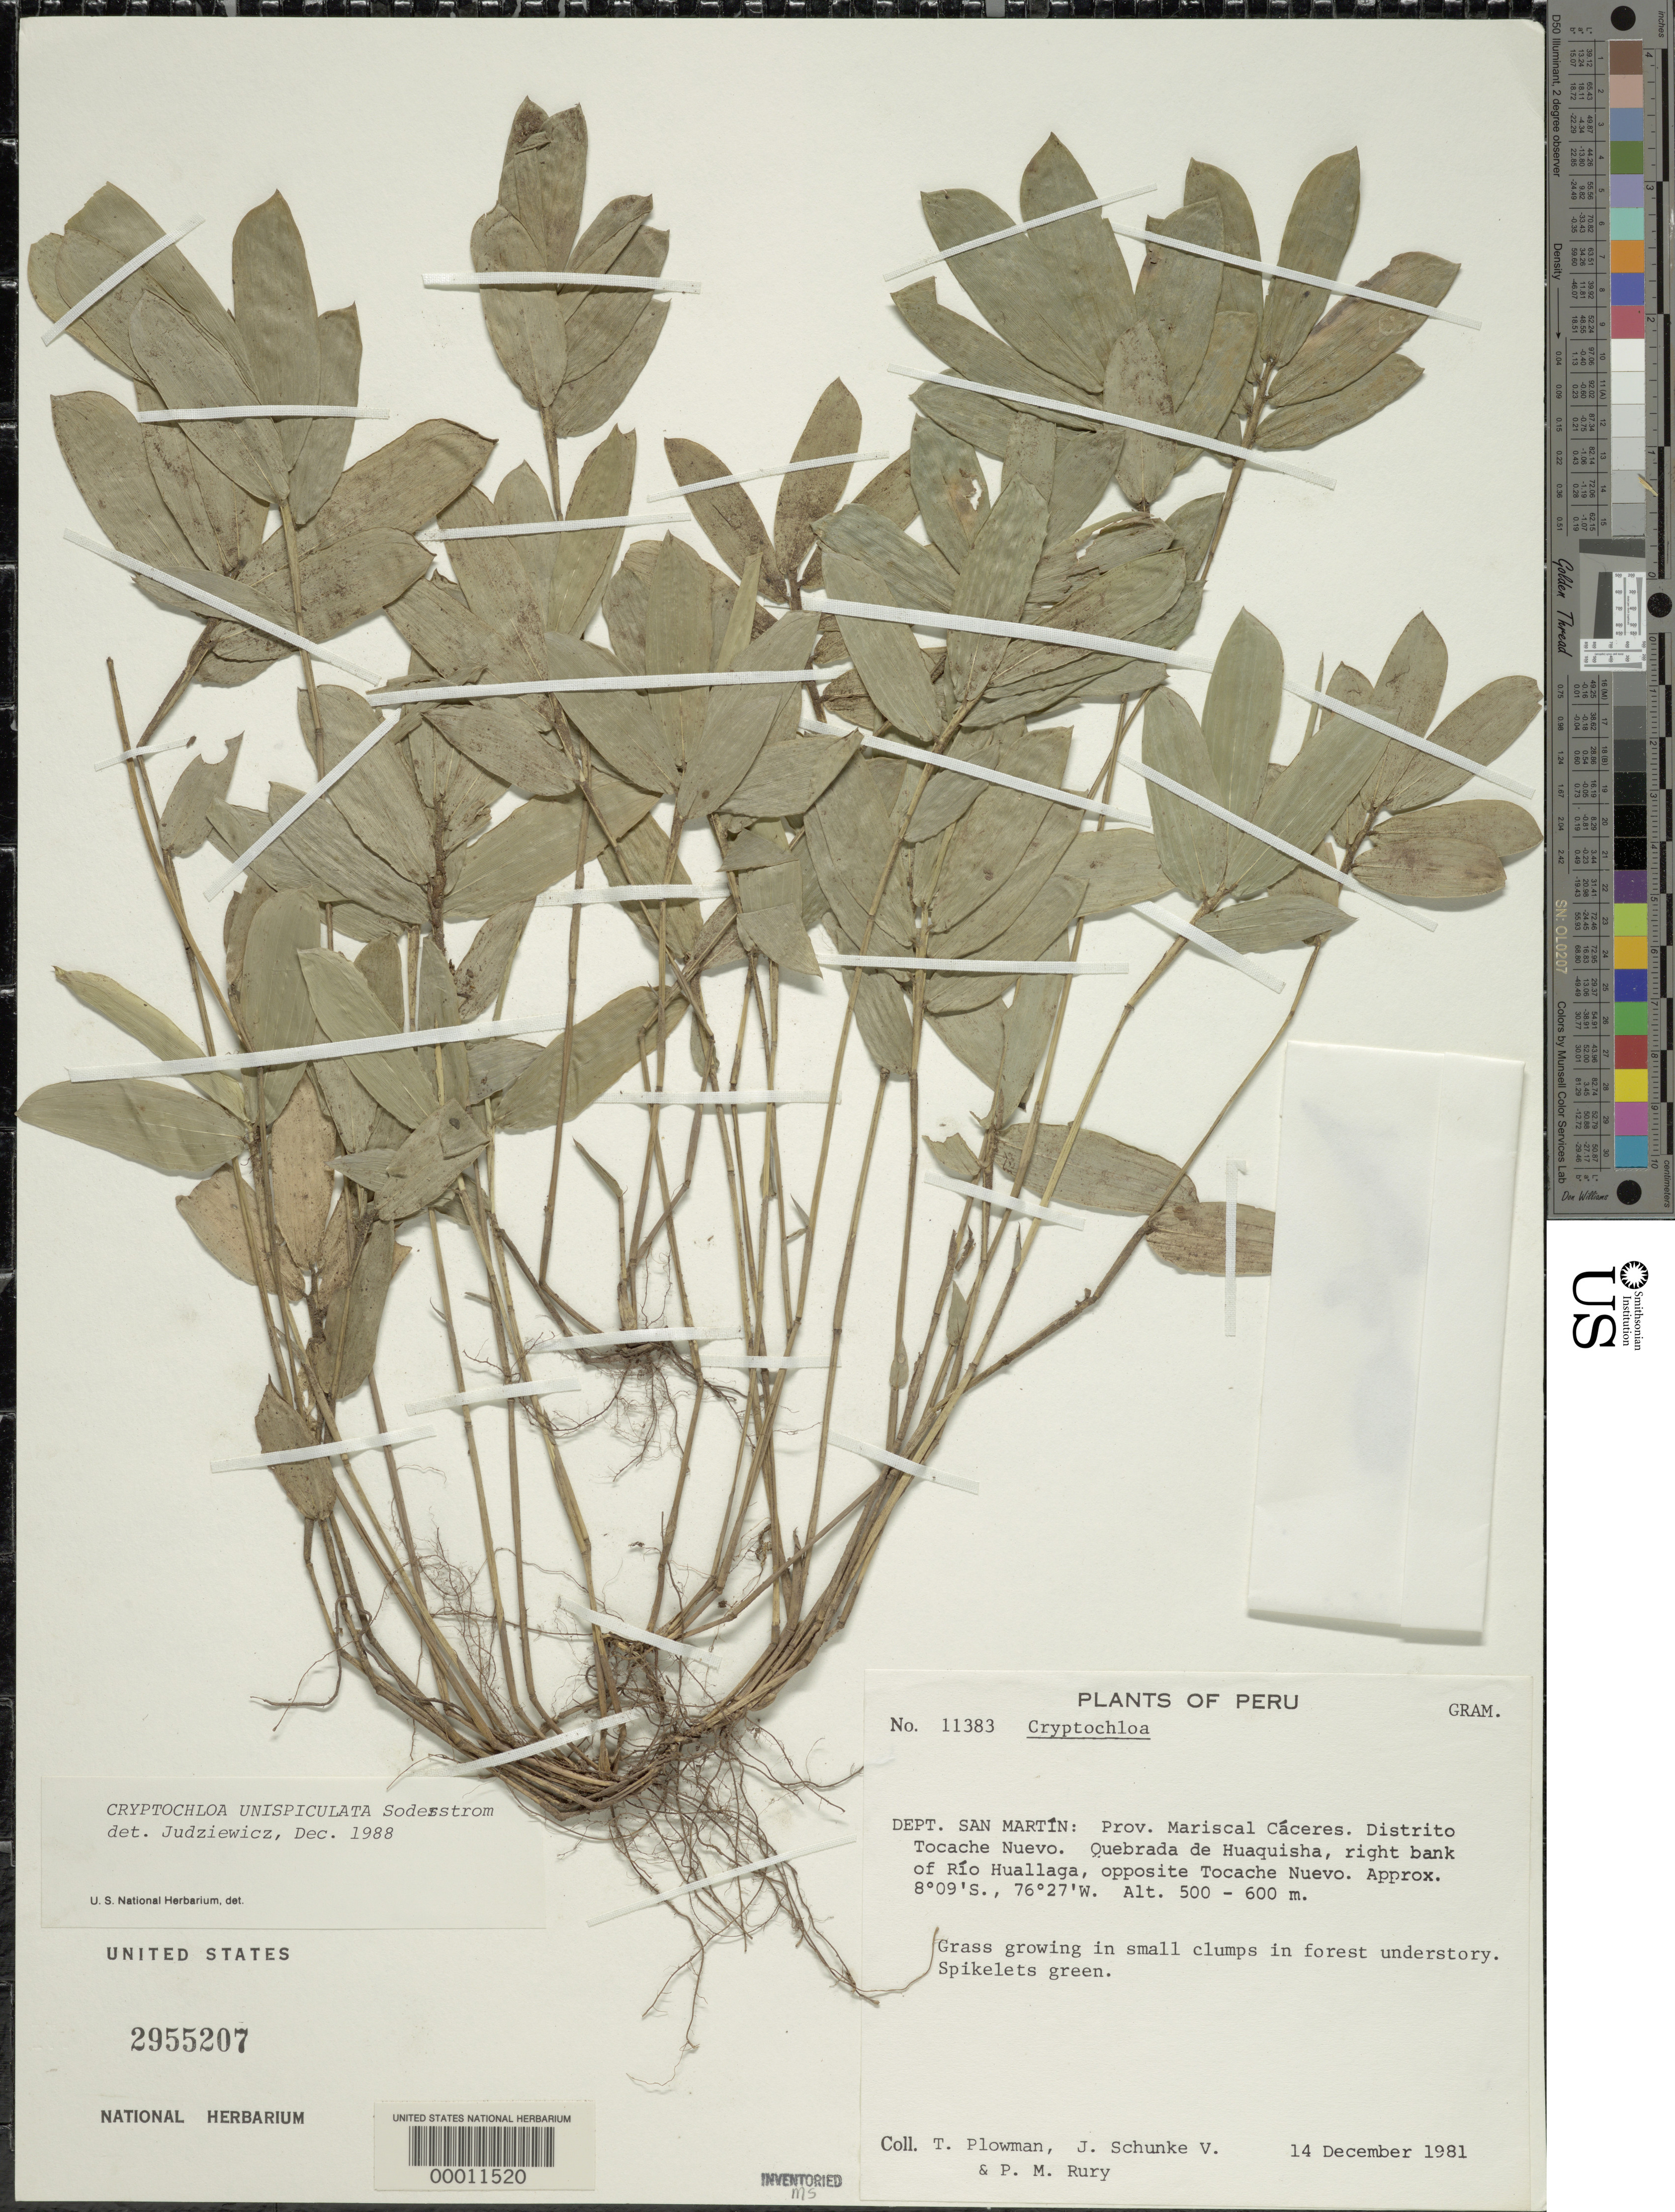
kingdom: Plantae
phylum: Tracheophyta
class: Liliopsida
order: Poales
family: Poaceae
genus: Cryptochloa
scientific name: Cryptochloa unispiculata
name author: Soderstr.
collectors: T. Plowman, J. M. Schunke & P. M. Rury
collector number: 11383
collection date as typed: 14 Dec 1981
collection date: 1981-12-14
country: Peru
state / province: San Martín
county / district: Mariscal Cáceres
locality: Dist tocache nuevo, quebrada de huaquisha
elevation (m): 500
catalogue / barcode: US 2955207